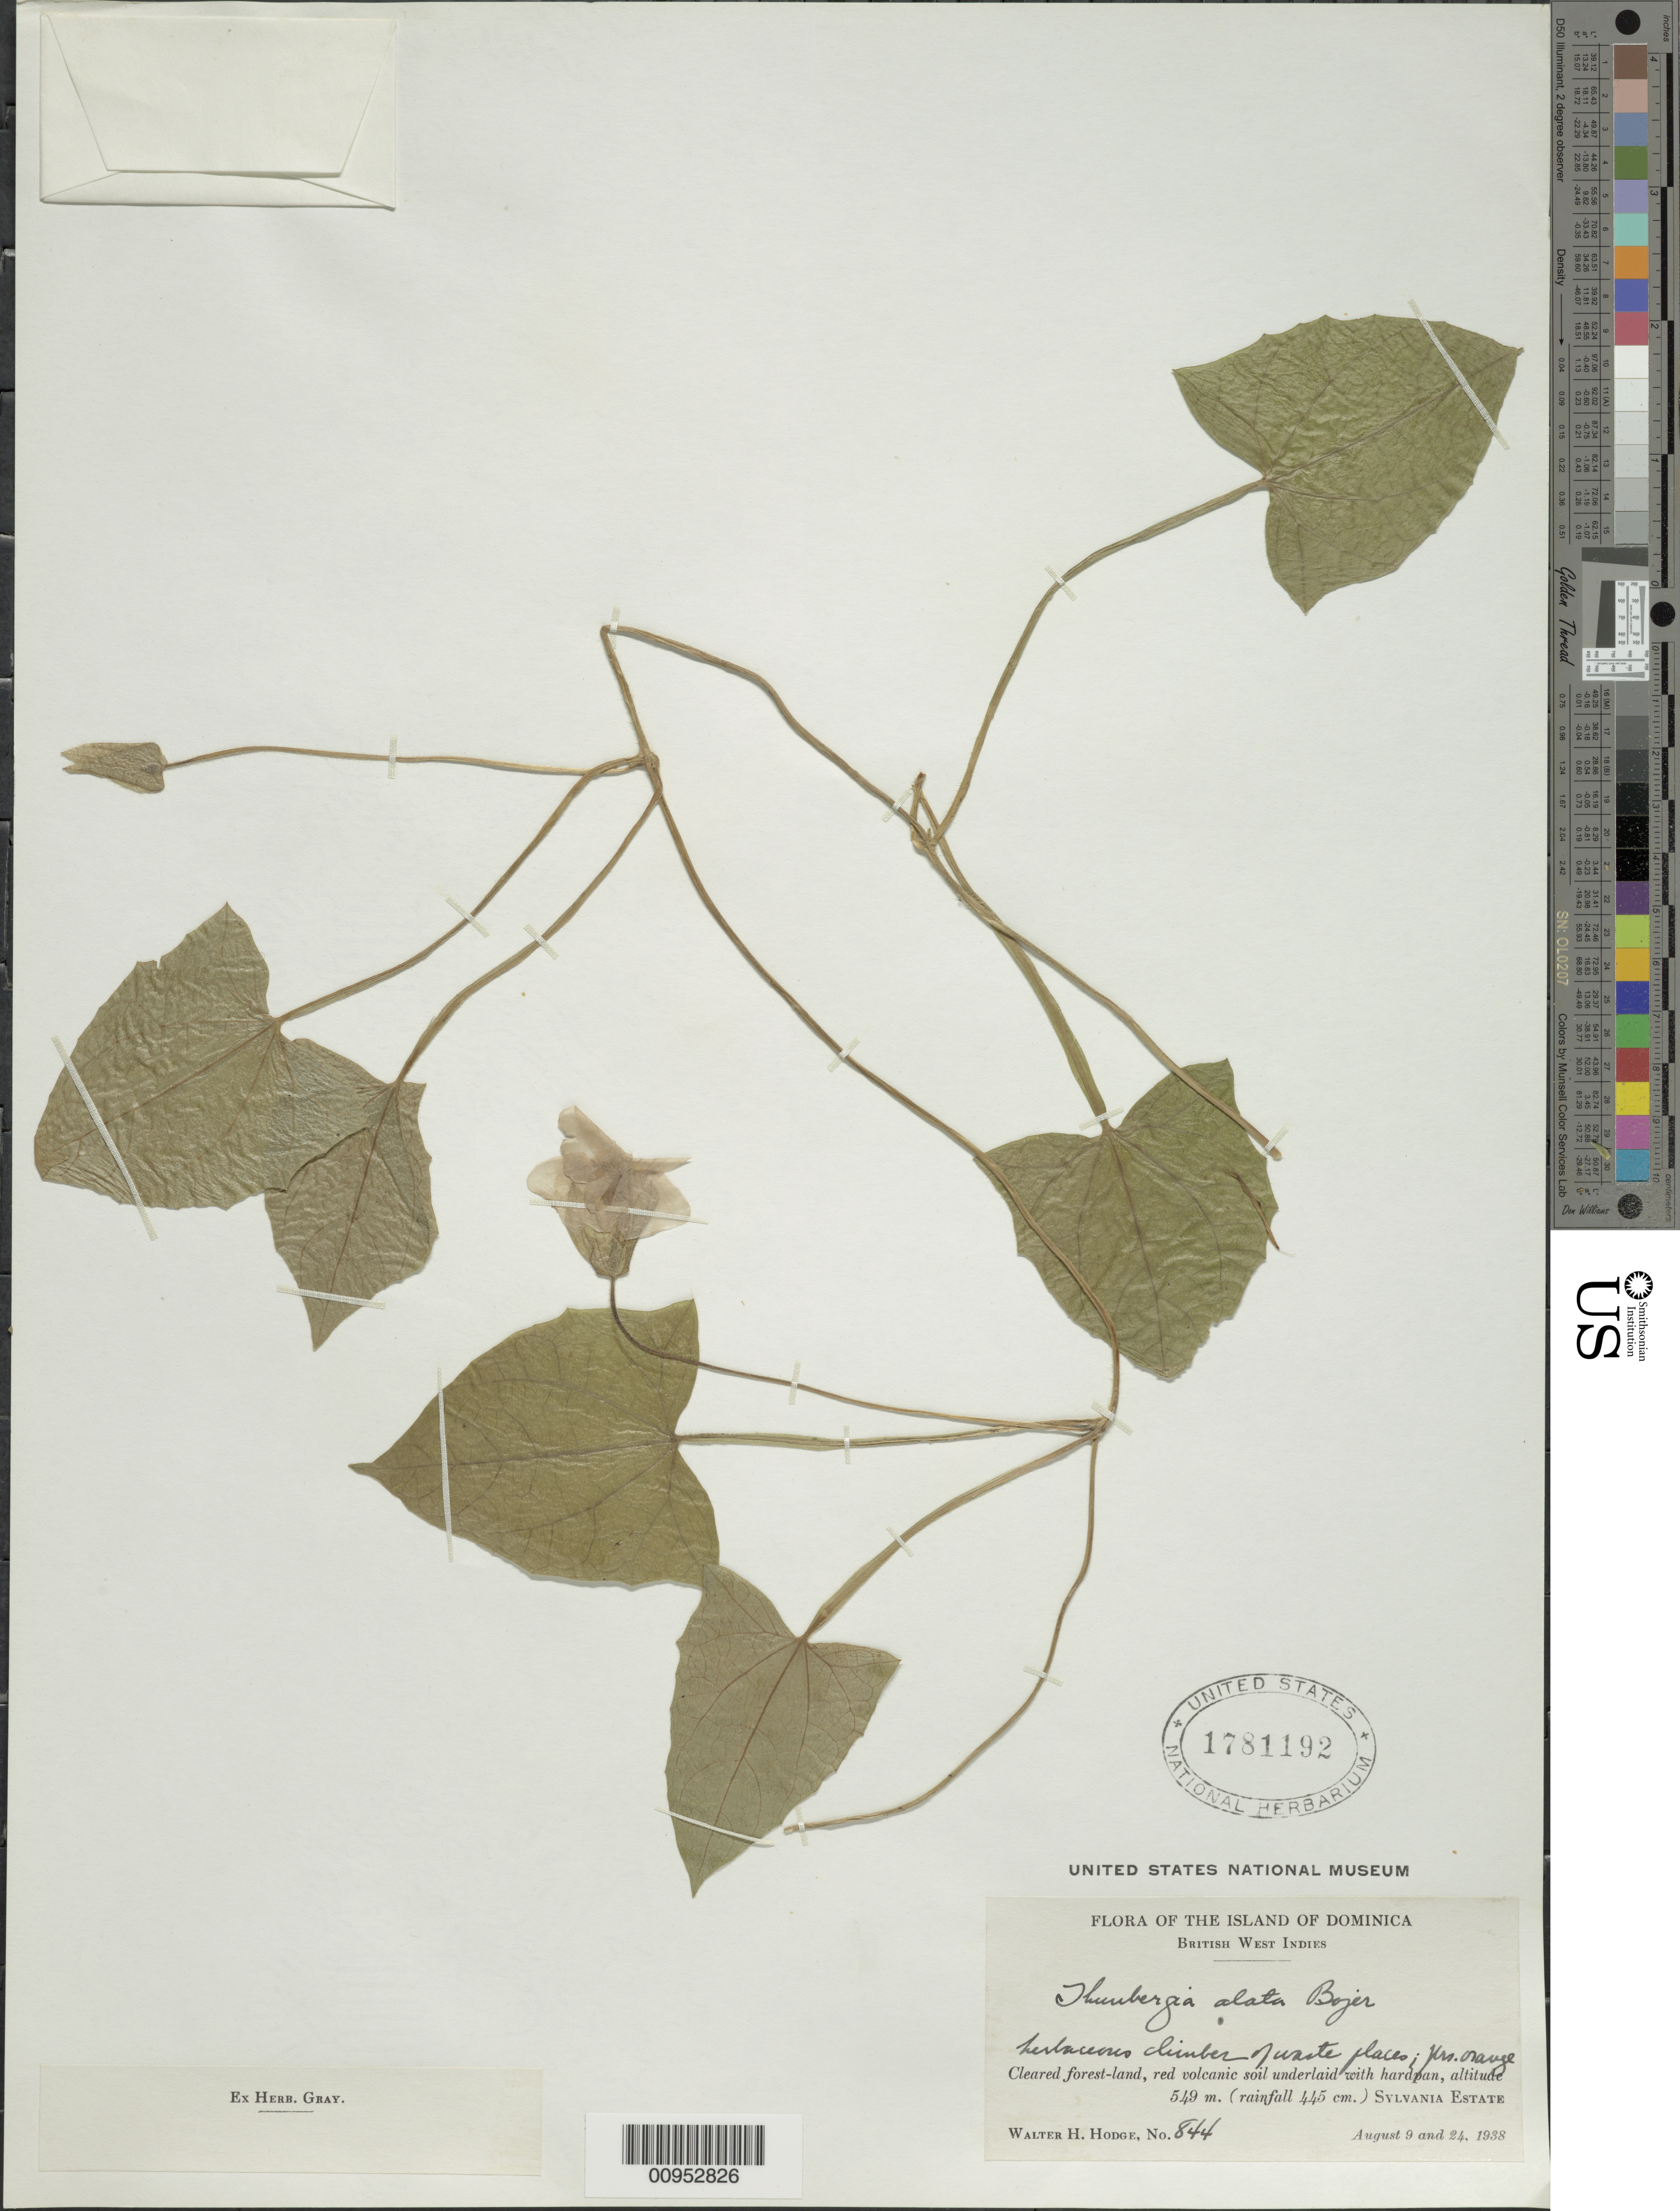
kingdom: Plantae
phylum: Tracheophyta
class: Magnoliopsida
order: Lamiales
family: Acanthaceae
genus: Thunbergia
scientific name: Thunbergia alata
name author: Bojer ex Sims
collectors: W. Hodge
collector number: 844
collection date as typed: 09 Aug 1938 and 24 Aug 1938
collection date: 1938-08-09,1938-08-24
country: Dominica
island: Dominica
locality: Sylvania Estate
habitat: Cleared forest-land, red volcanic soil underlaid with hardpan; rainfall 445 cm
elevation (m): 549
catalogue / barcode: US 1781192